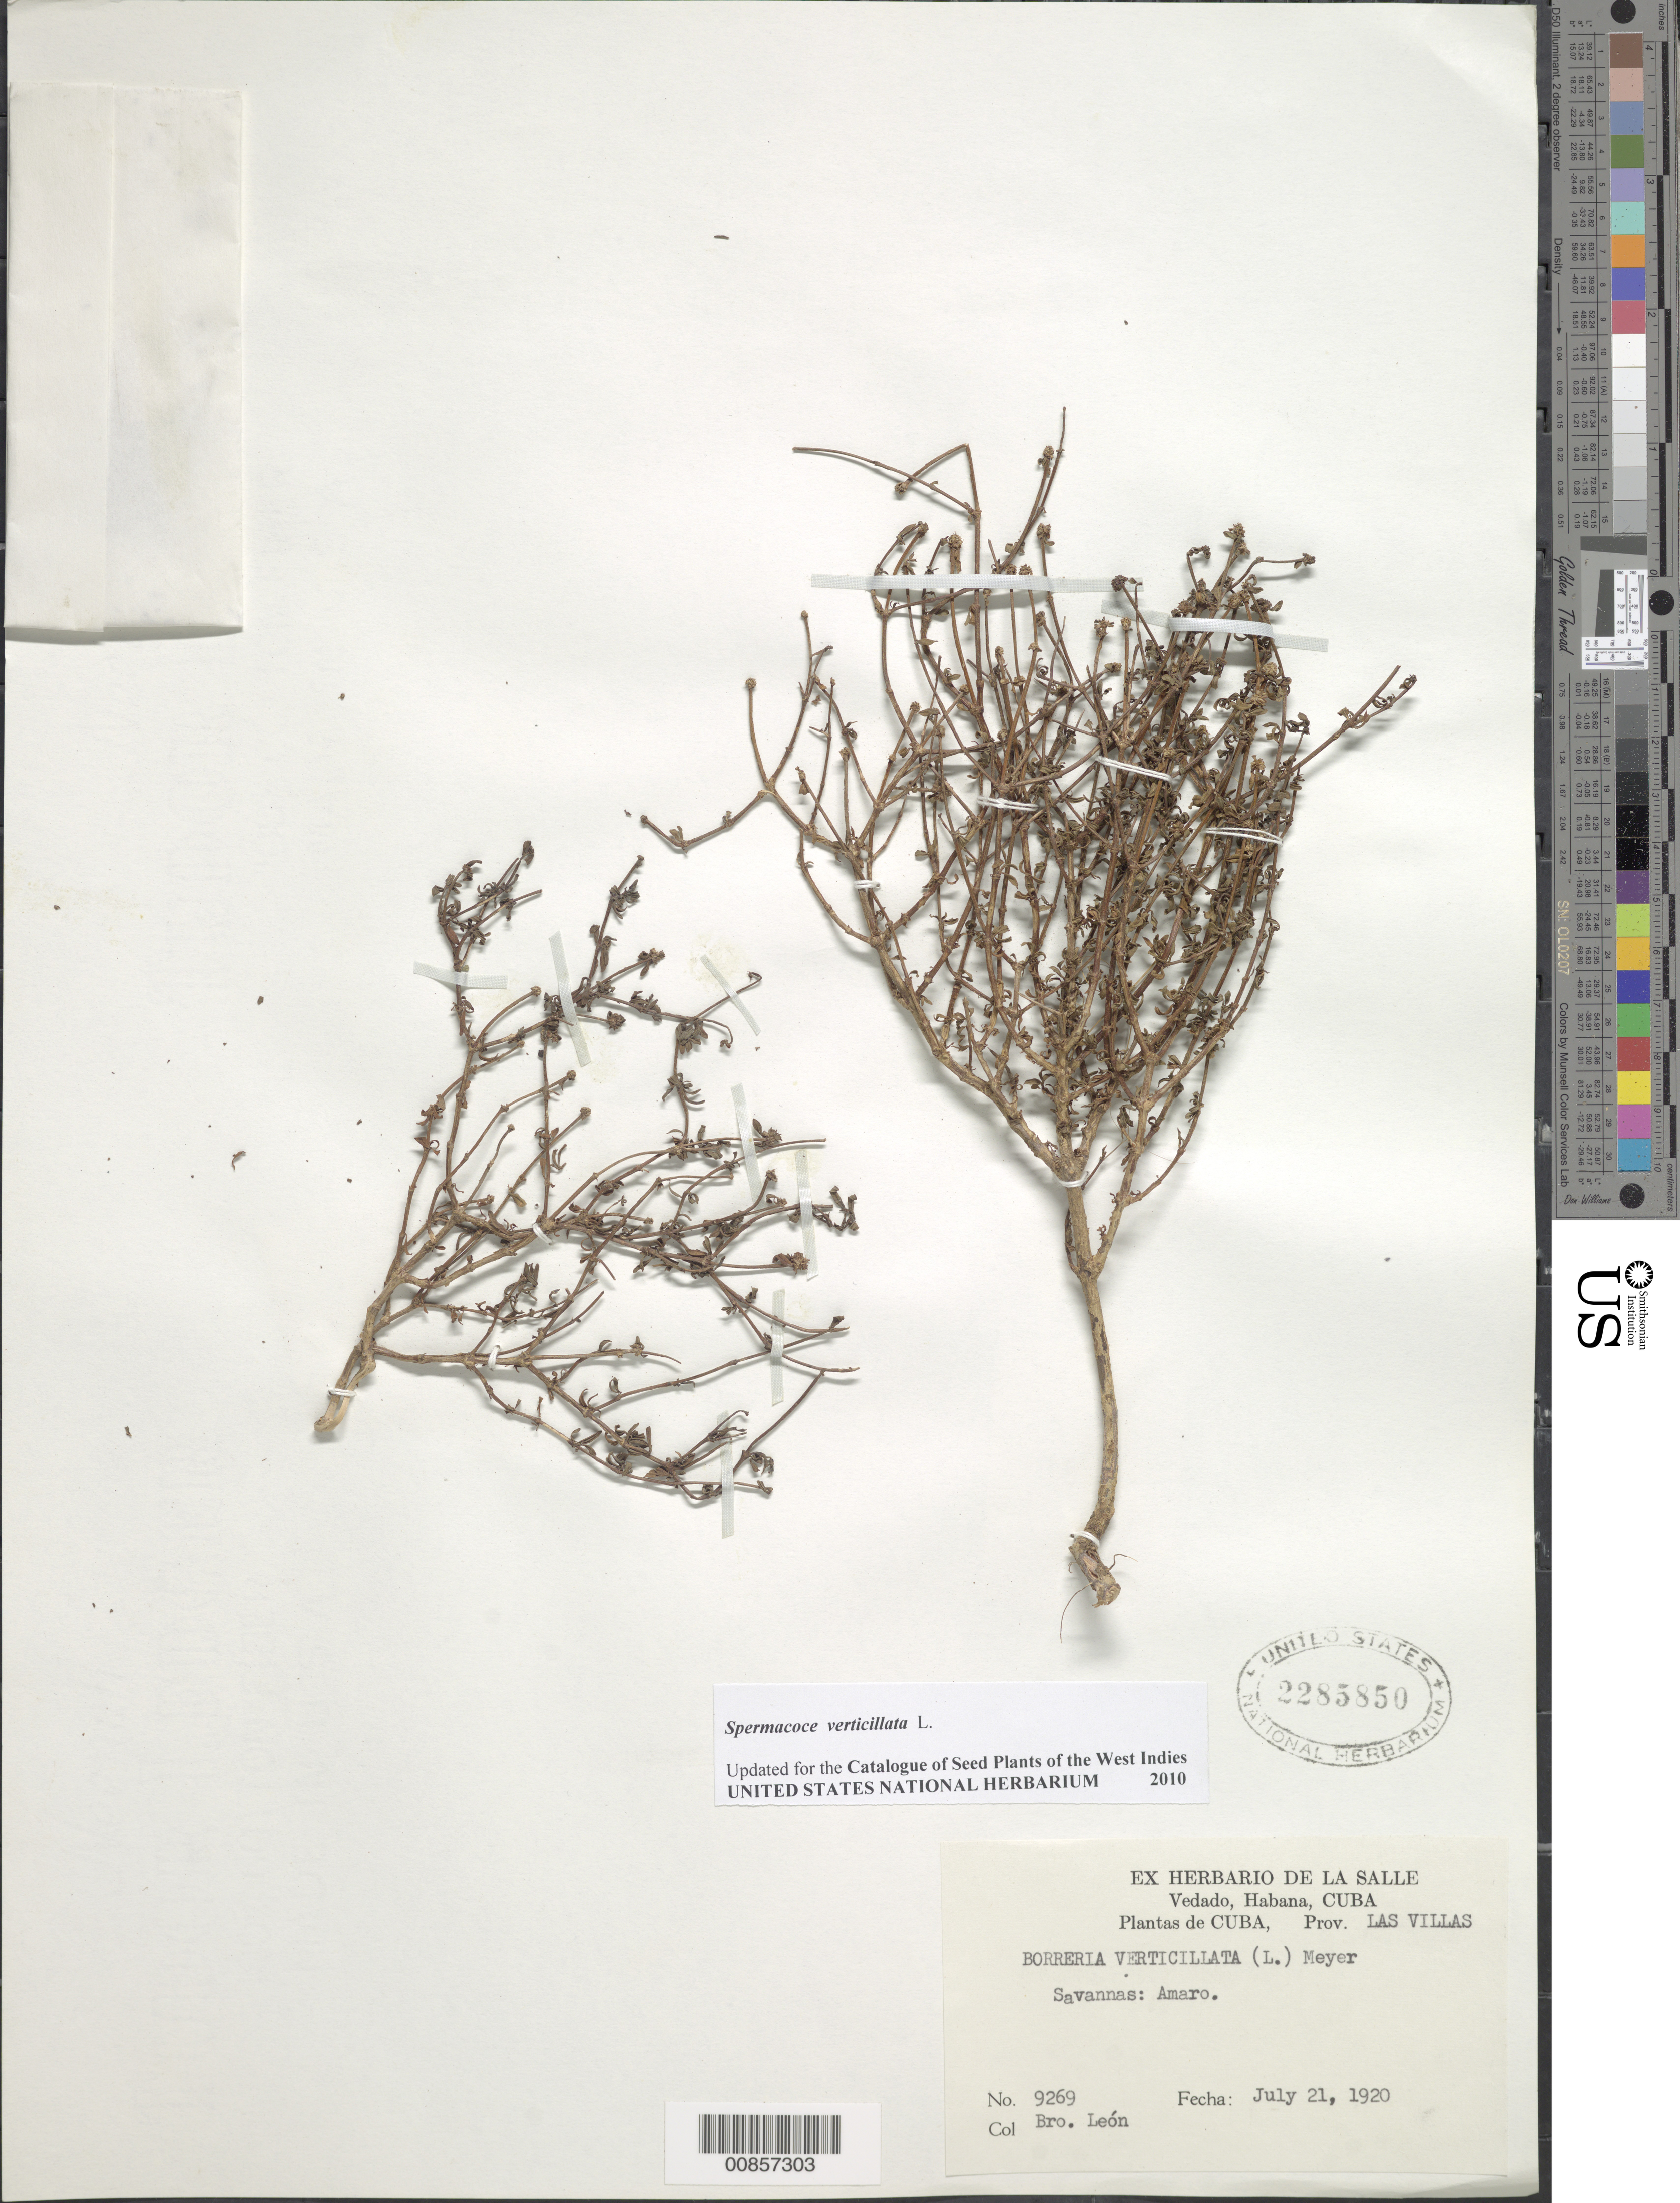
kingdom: Plantae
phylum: Tracheophyta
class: Magnoliopsida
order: Gentianales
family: Rubiaceae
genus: Spermacoce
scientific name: Spermacoce verticillata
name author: L.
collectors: Bro. León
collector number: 9269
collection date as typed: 21 Jul 1920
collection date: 1920-07-21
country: Cuba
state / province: Las Villas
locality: Amaro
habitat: Savannas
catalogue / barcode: US 2285850